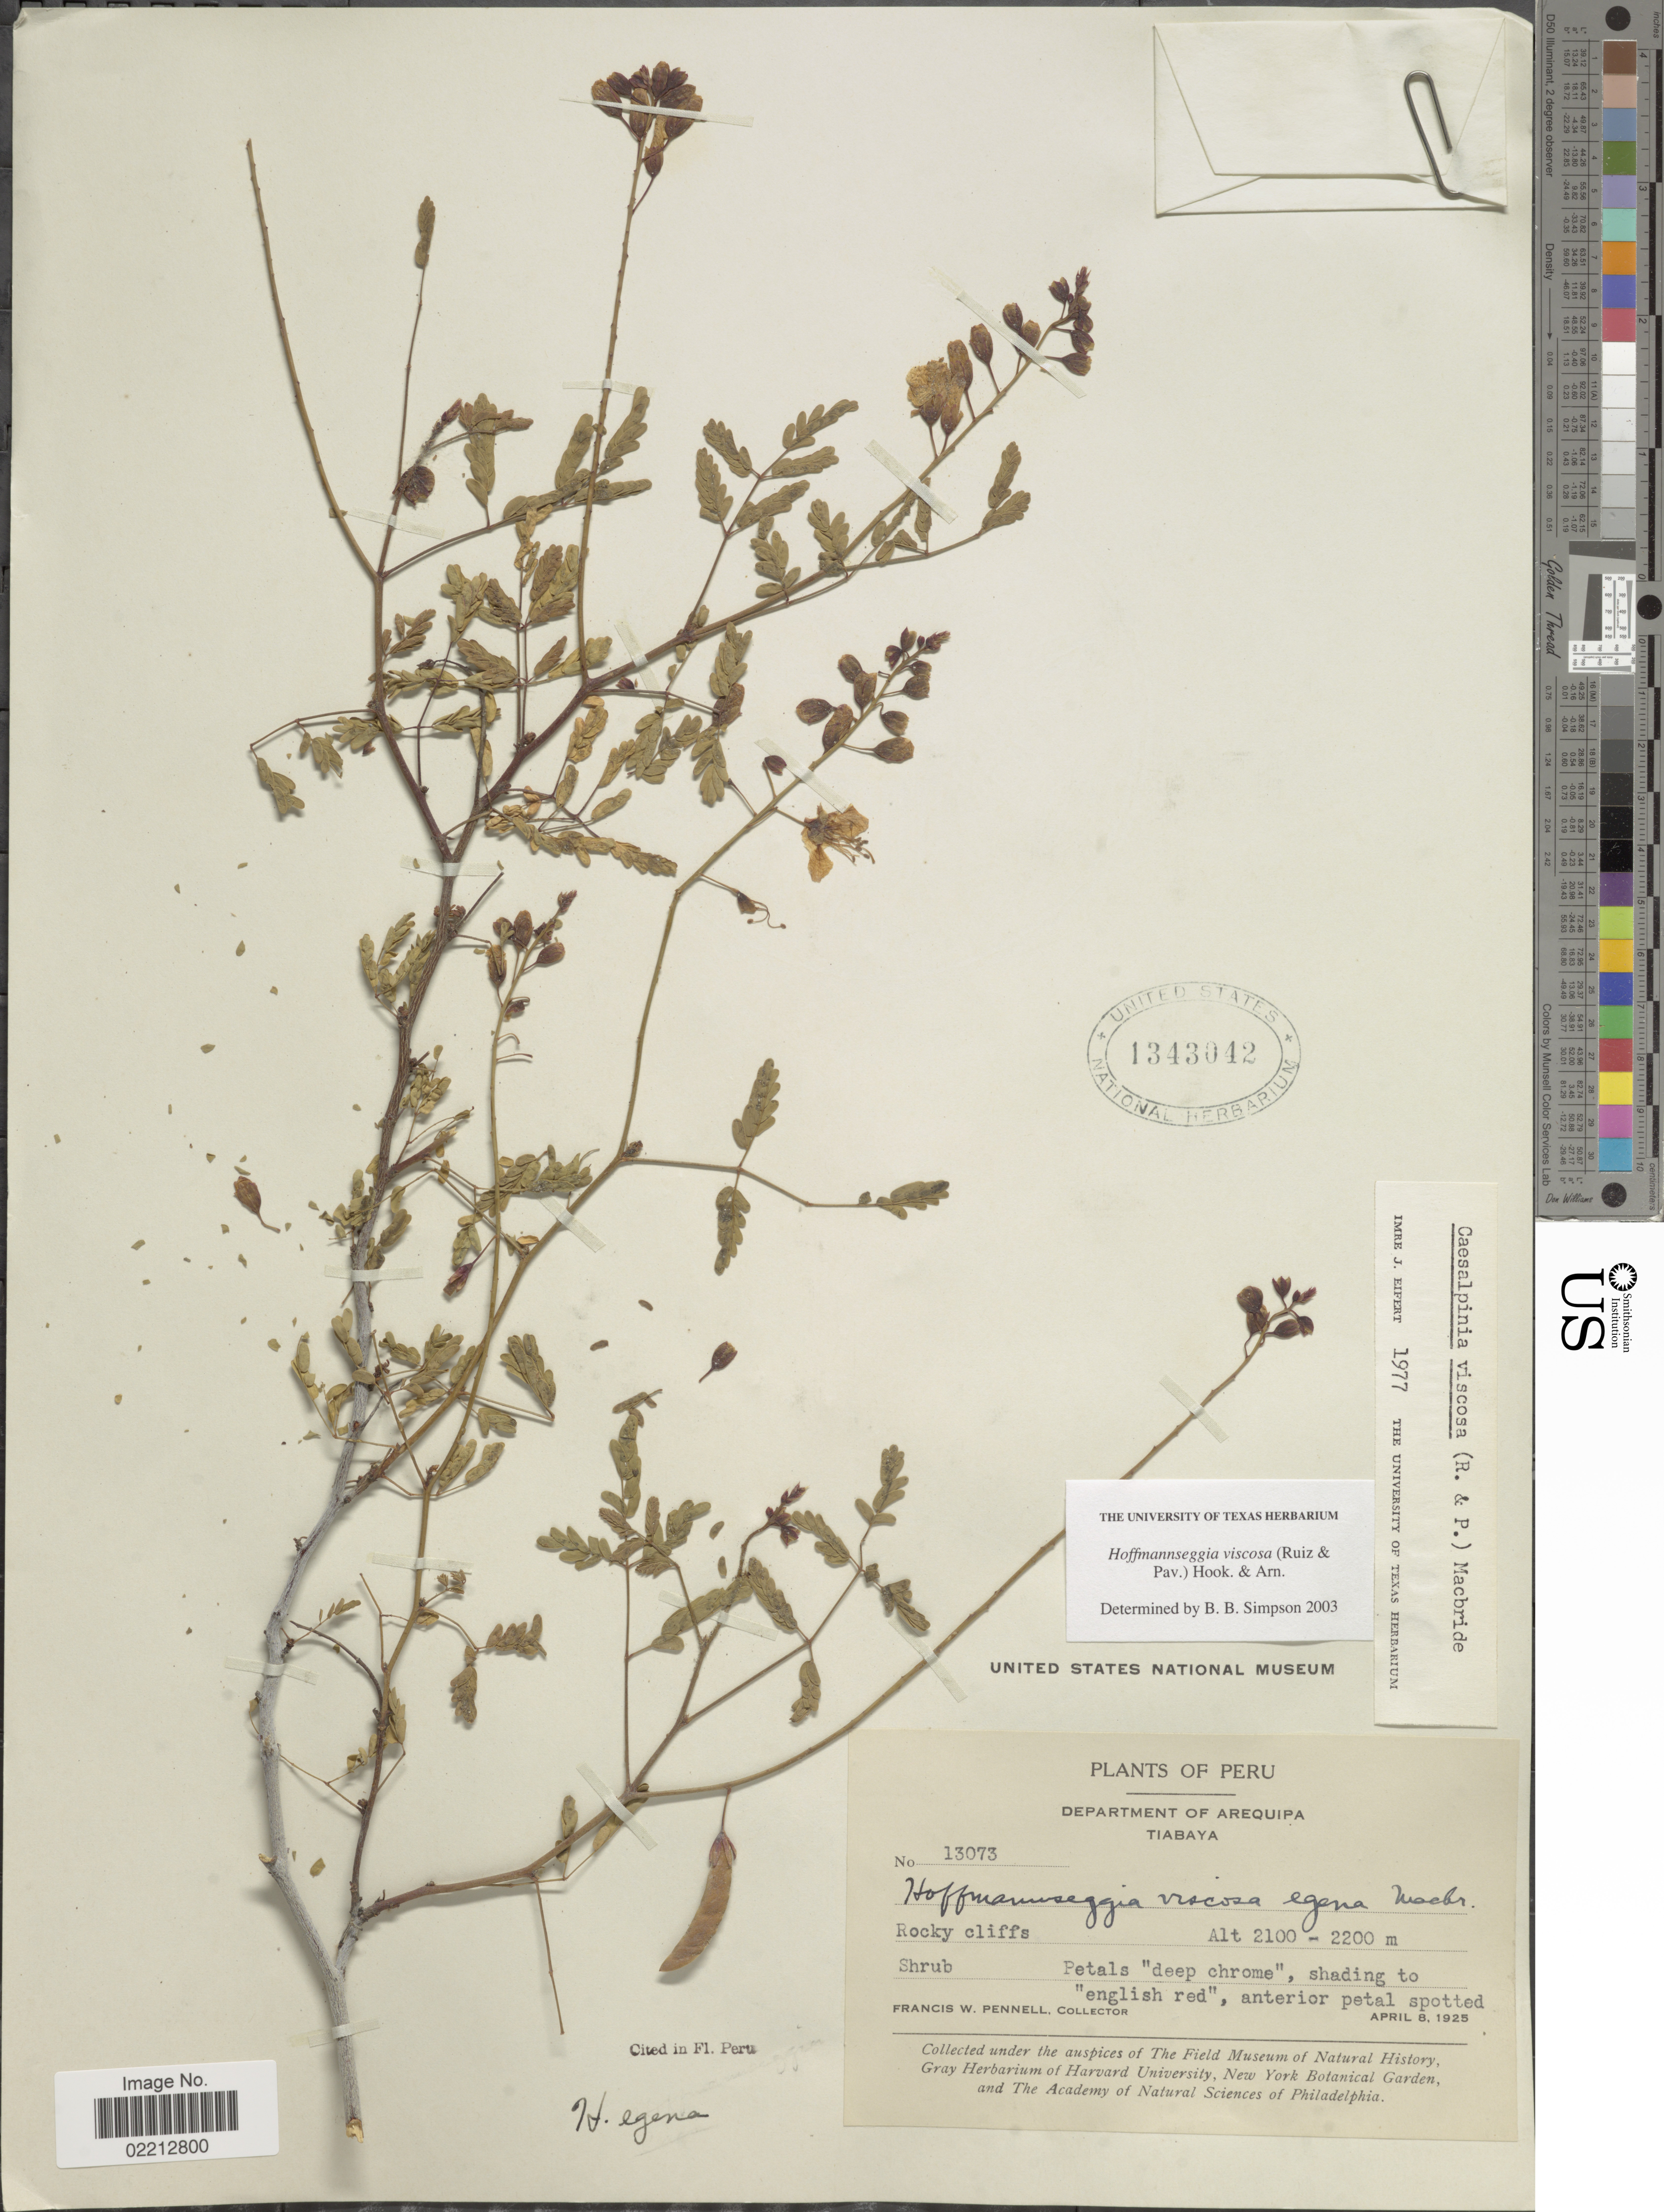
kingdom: Plantae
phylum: Tracheophyta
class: Magnoliopsida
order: Fabales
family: Fabaceae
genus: Hoffmannseggia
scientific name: Hoffmannseggia viscosa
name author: Hook. & Arn.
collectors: F. W. Pennell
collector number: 13073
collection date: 1925-04-08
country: Peru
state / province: Arequipa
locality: Tiabaya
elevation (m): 2100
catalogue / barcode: US 1343042